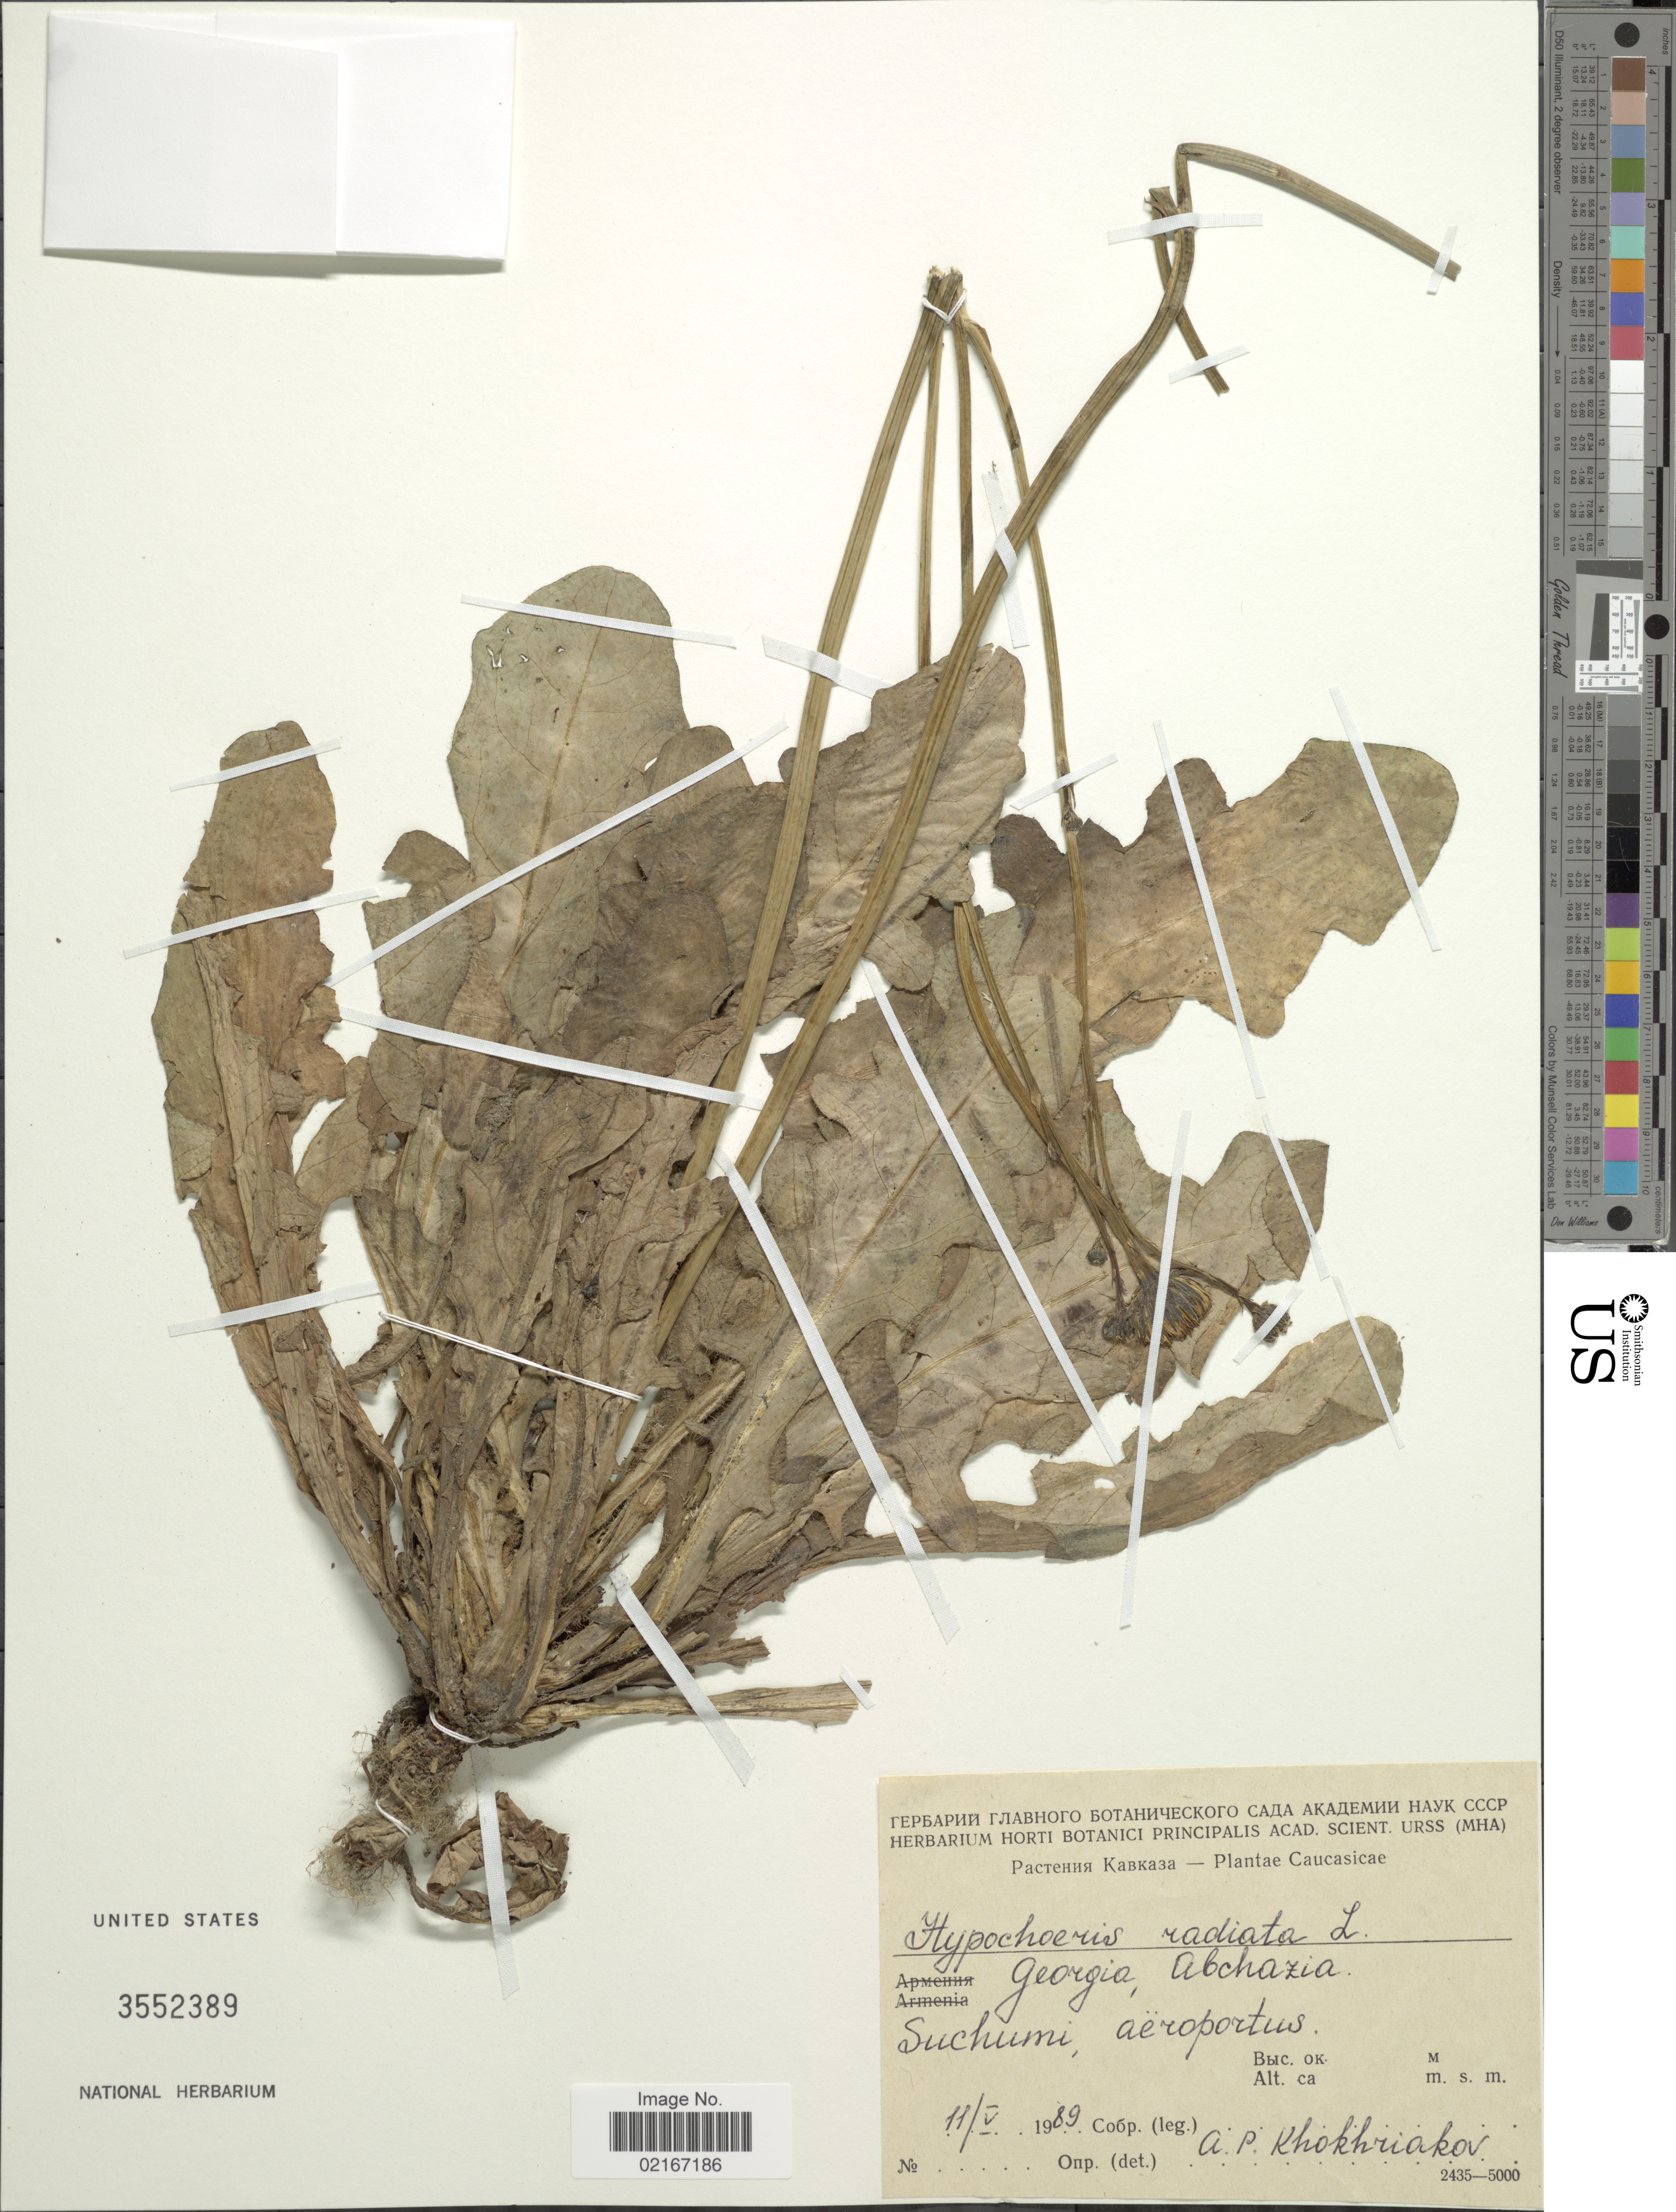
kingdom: Plantae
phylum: Tracheophyta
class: Magnoliopsida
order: Asterales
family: Asteraceae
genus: Hypochaeris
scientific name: Hypochaeris radicata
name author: L.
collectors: A. Khokhriakov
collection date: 1989-05-11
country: Georgia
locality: Abchazia, Suchumi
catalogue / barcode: US 3552389